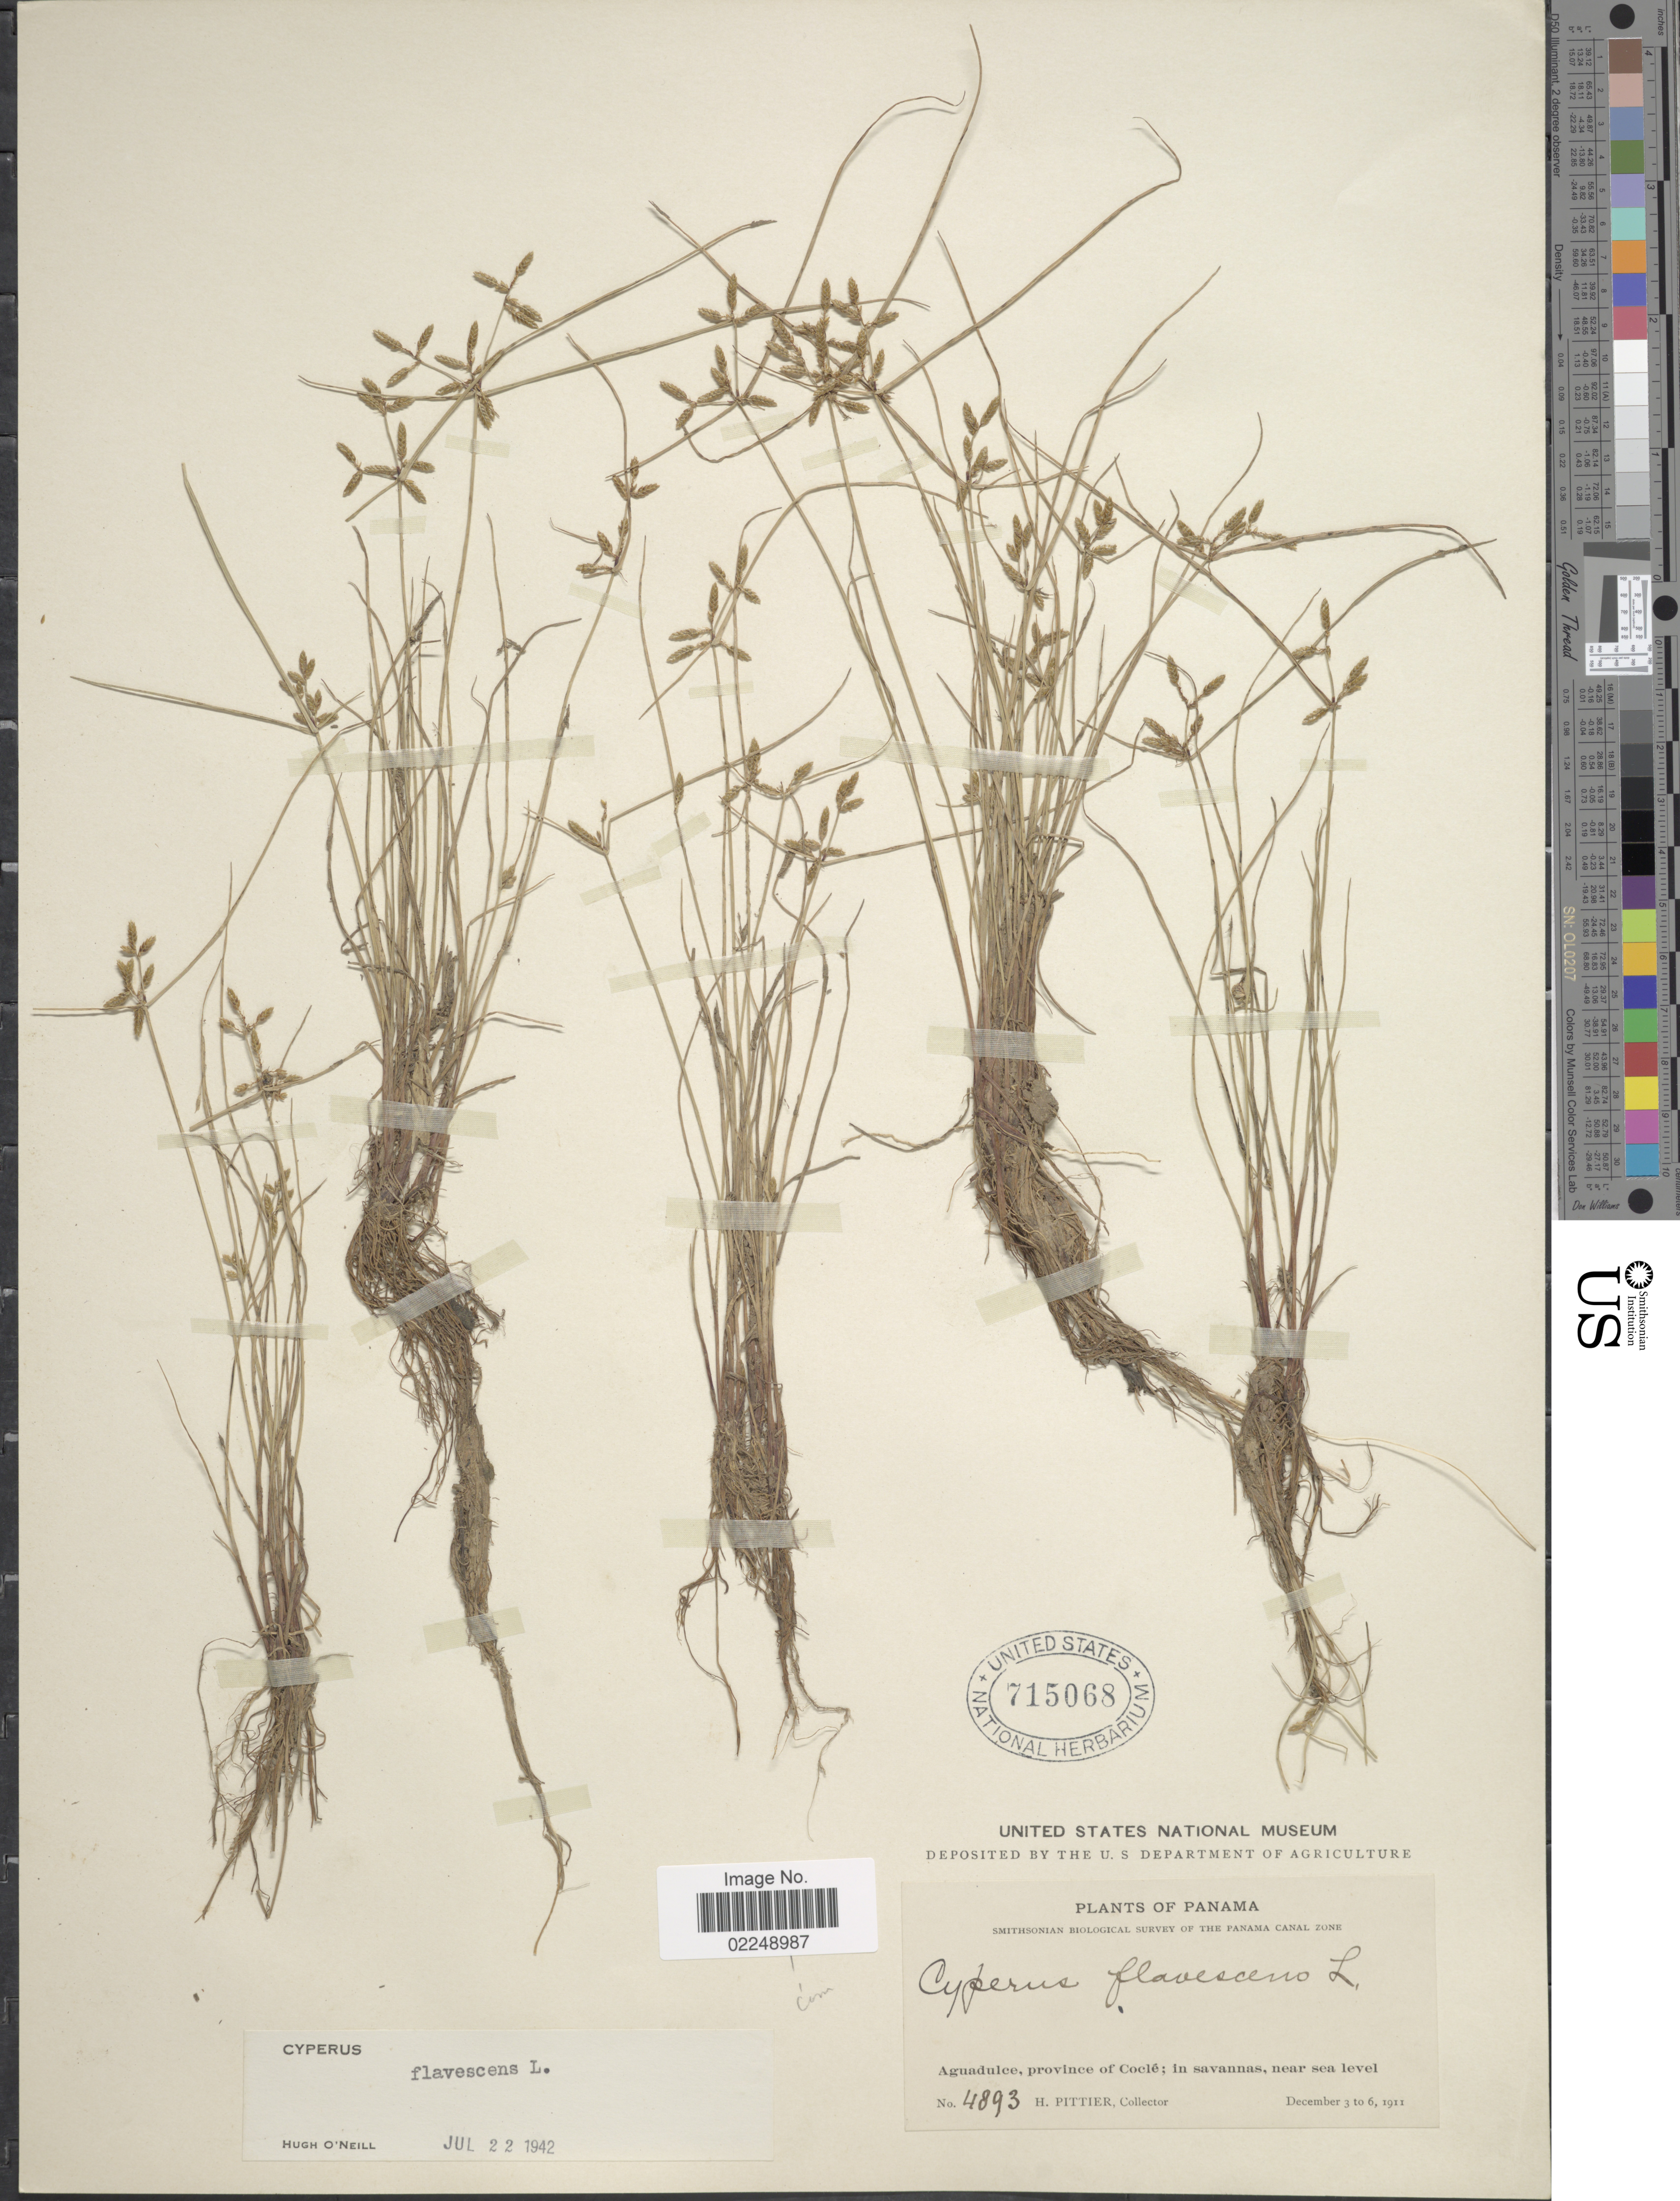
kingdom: Plantae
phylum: Tracheophyta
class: Liliopsida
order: Poales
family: Cyperaceae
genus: Cyperus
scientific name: Cyperus flavescens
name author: L.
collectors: H. F. Pittier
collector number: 4893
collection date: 1911-12-03/1911-12-06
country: Panama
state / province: Coclé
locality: Aguadulce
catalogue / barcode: US 715068